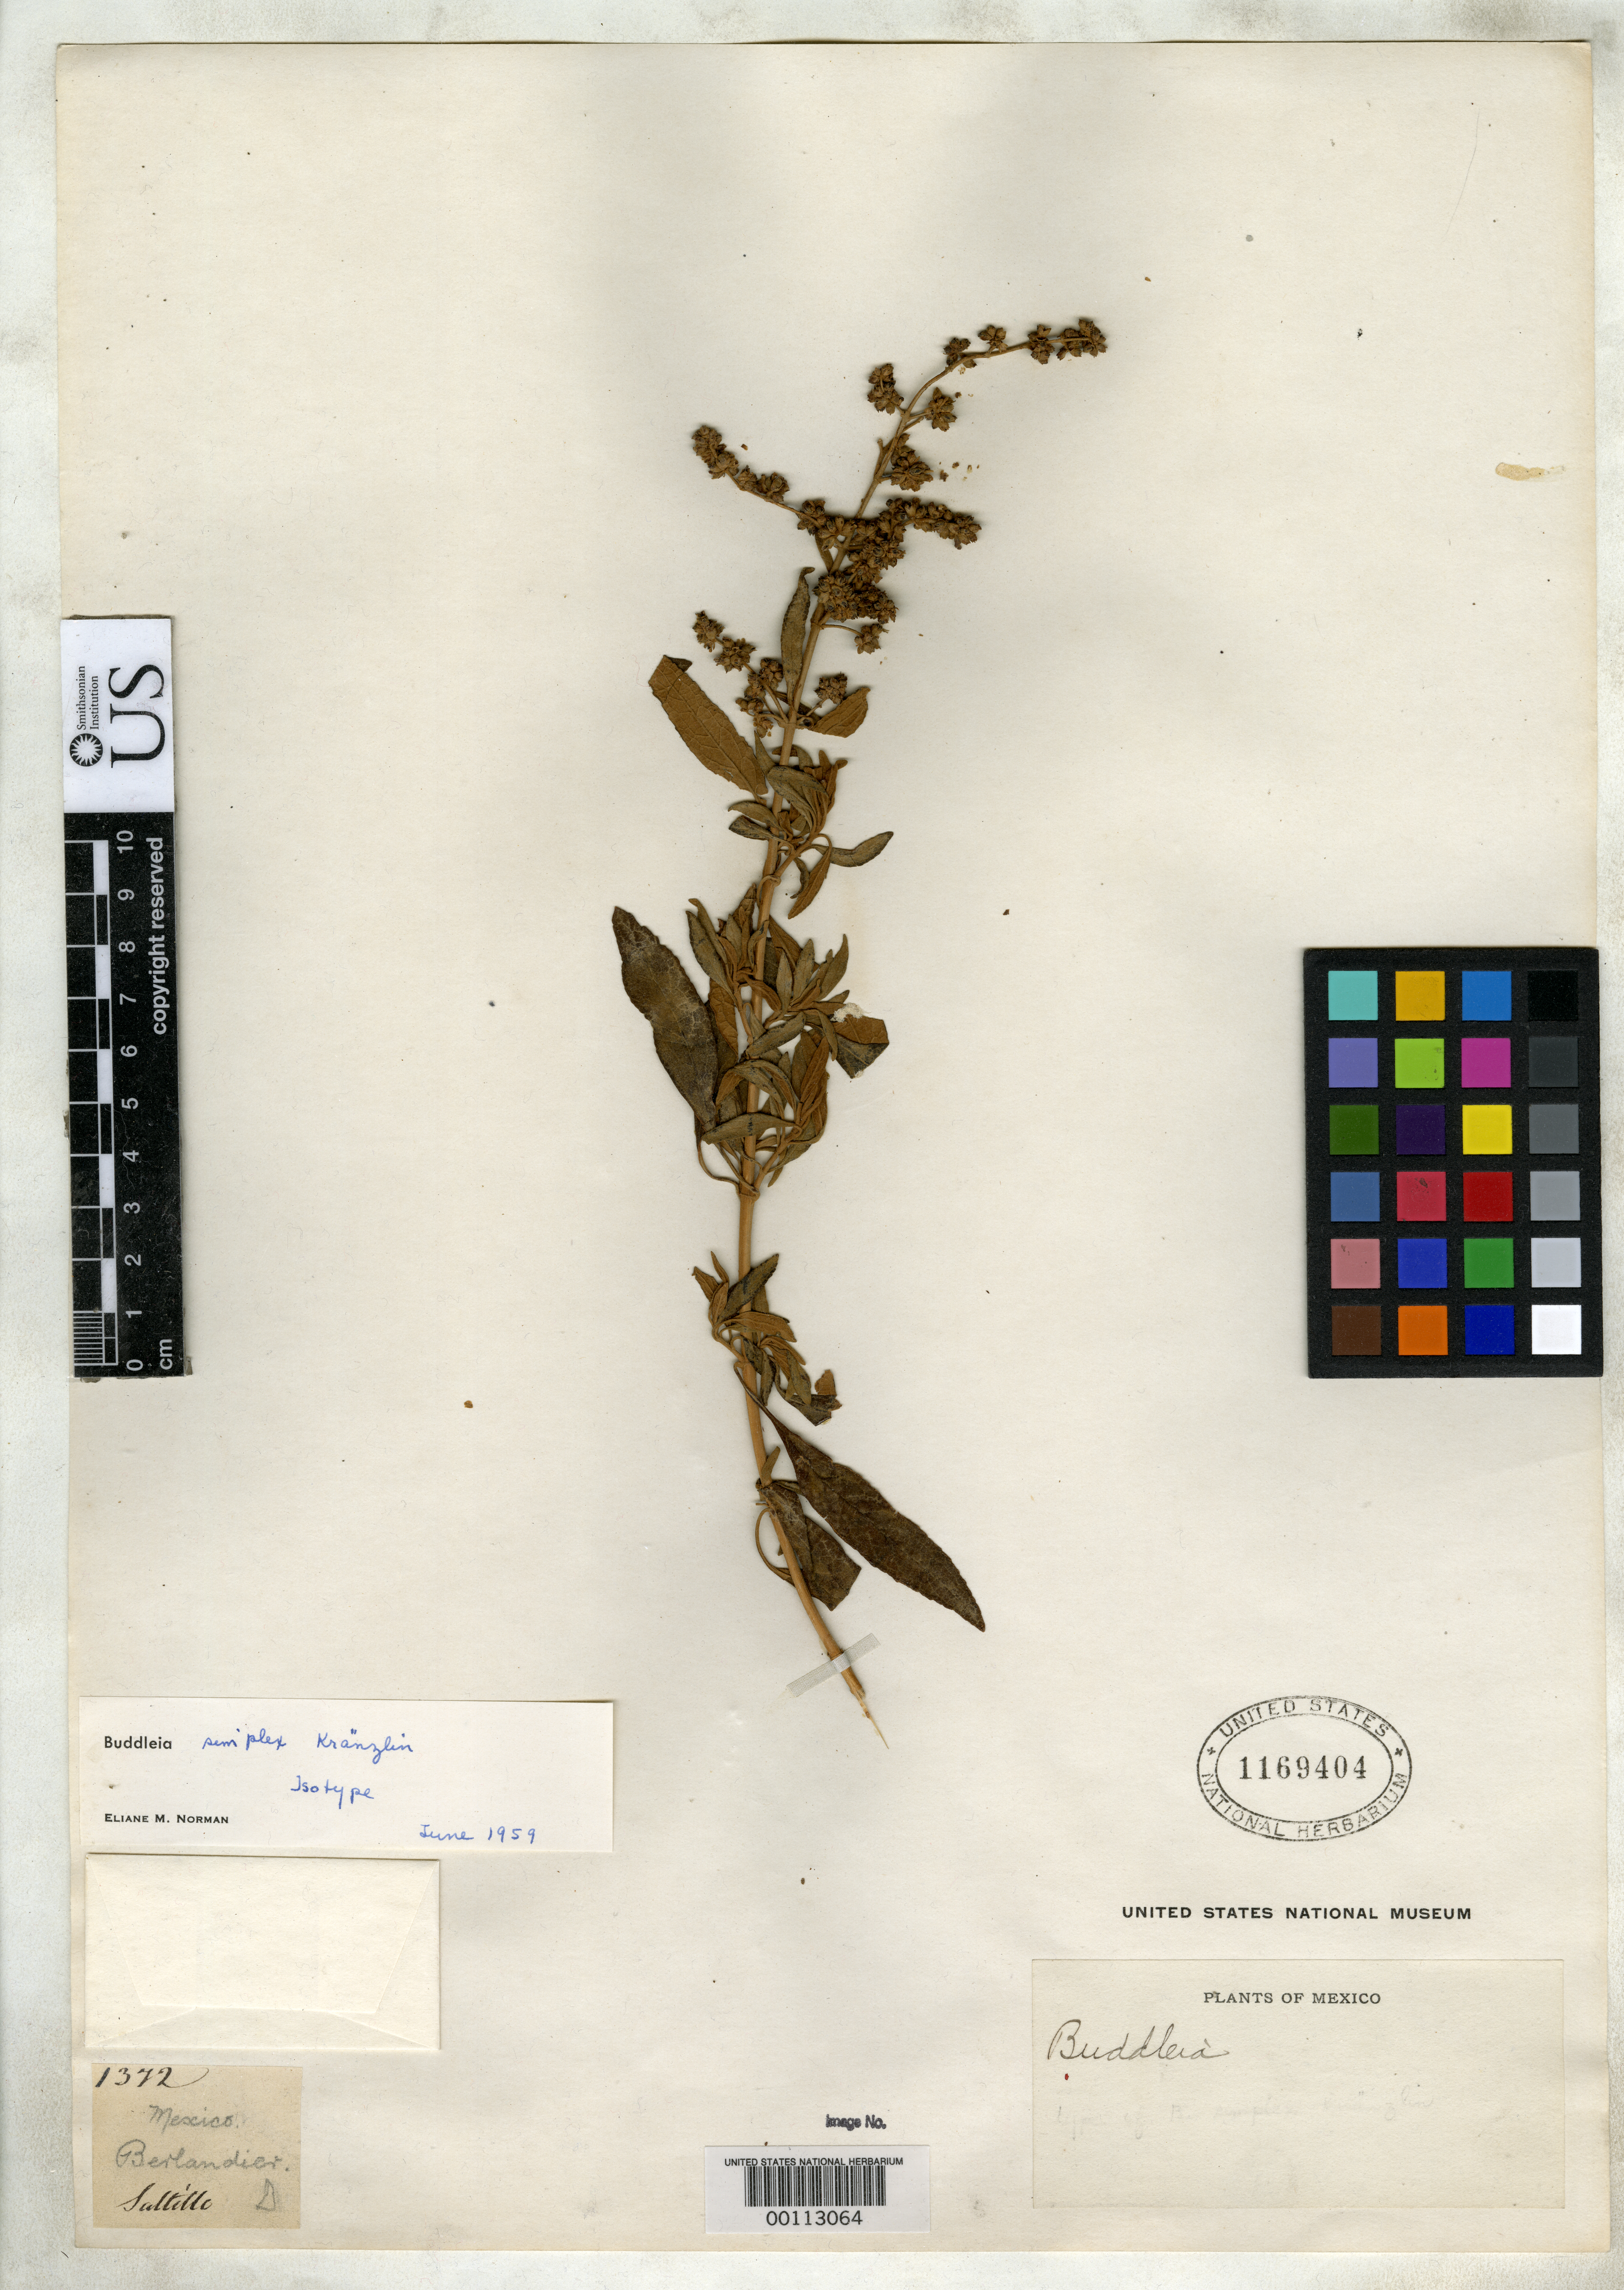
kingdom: Plantae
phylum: Tracheophyta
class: Magnoliopsida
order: Lamiales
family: Scrophulariaceae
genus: Buddleja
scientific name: Buddleja simplex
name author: Kraenzl.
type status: Isotype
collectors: J. L. Berlandier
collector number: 1372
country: Mexico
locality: E of Monserrat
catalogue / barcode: US 1169404